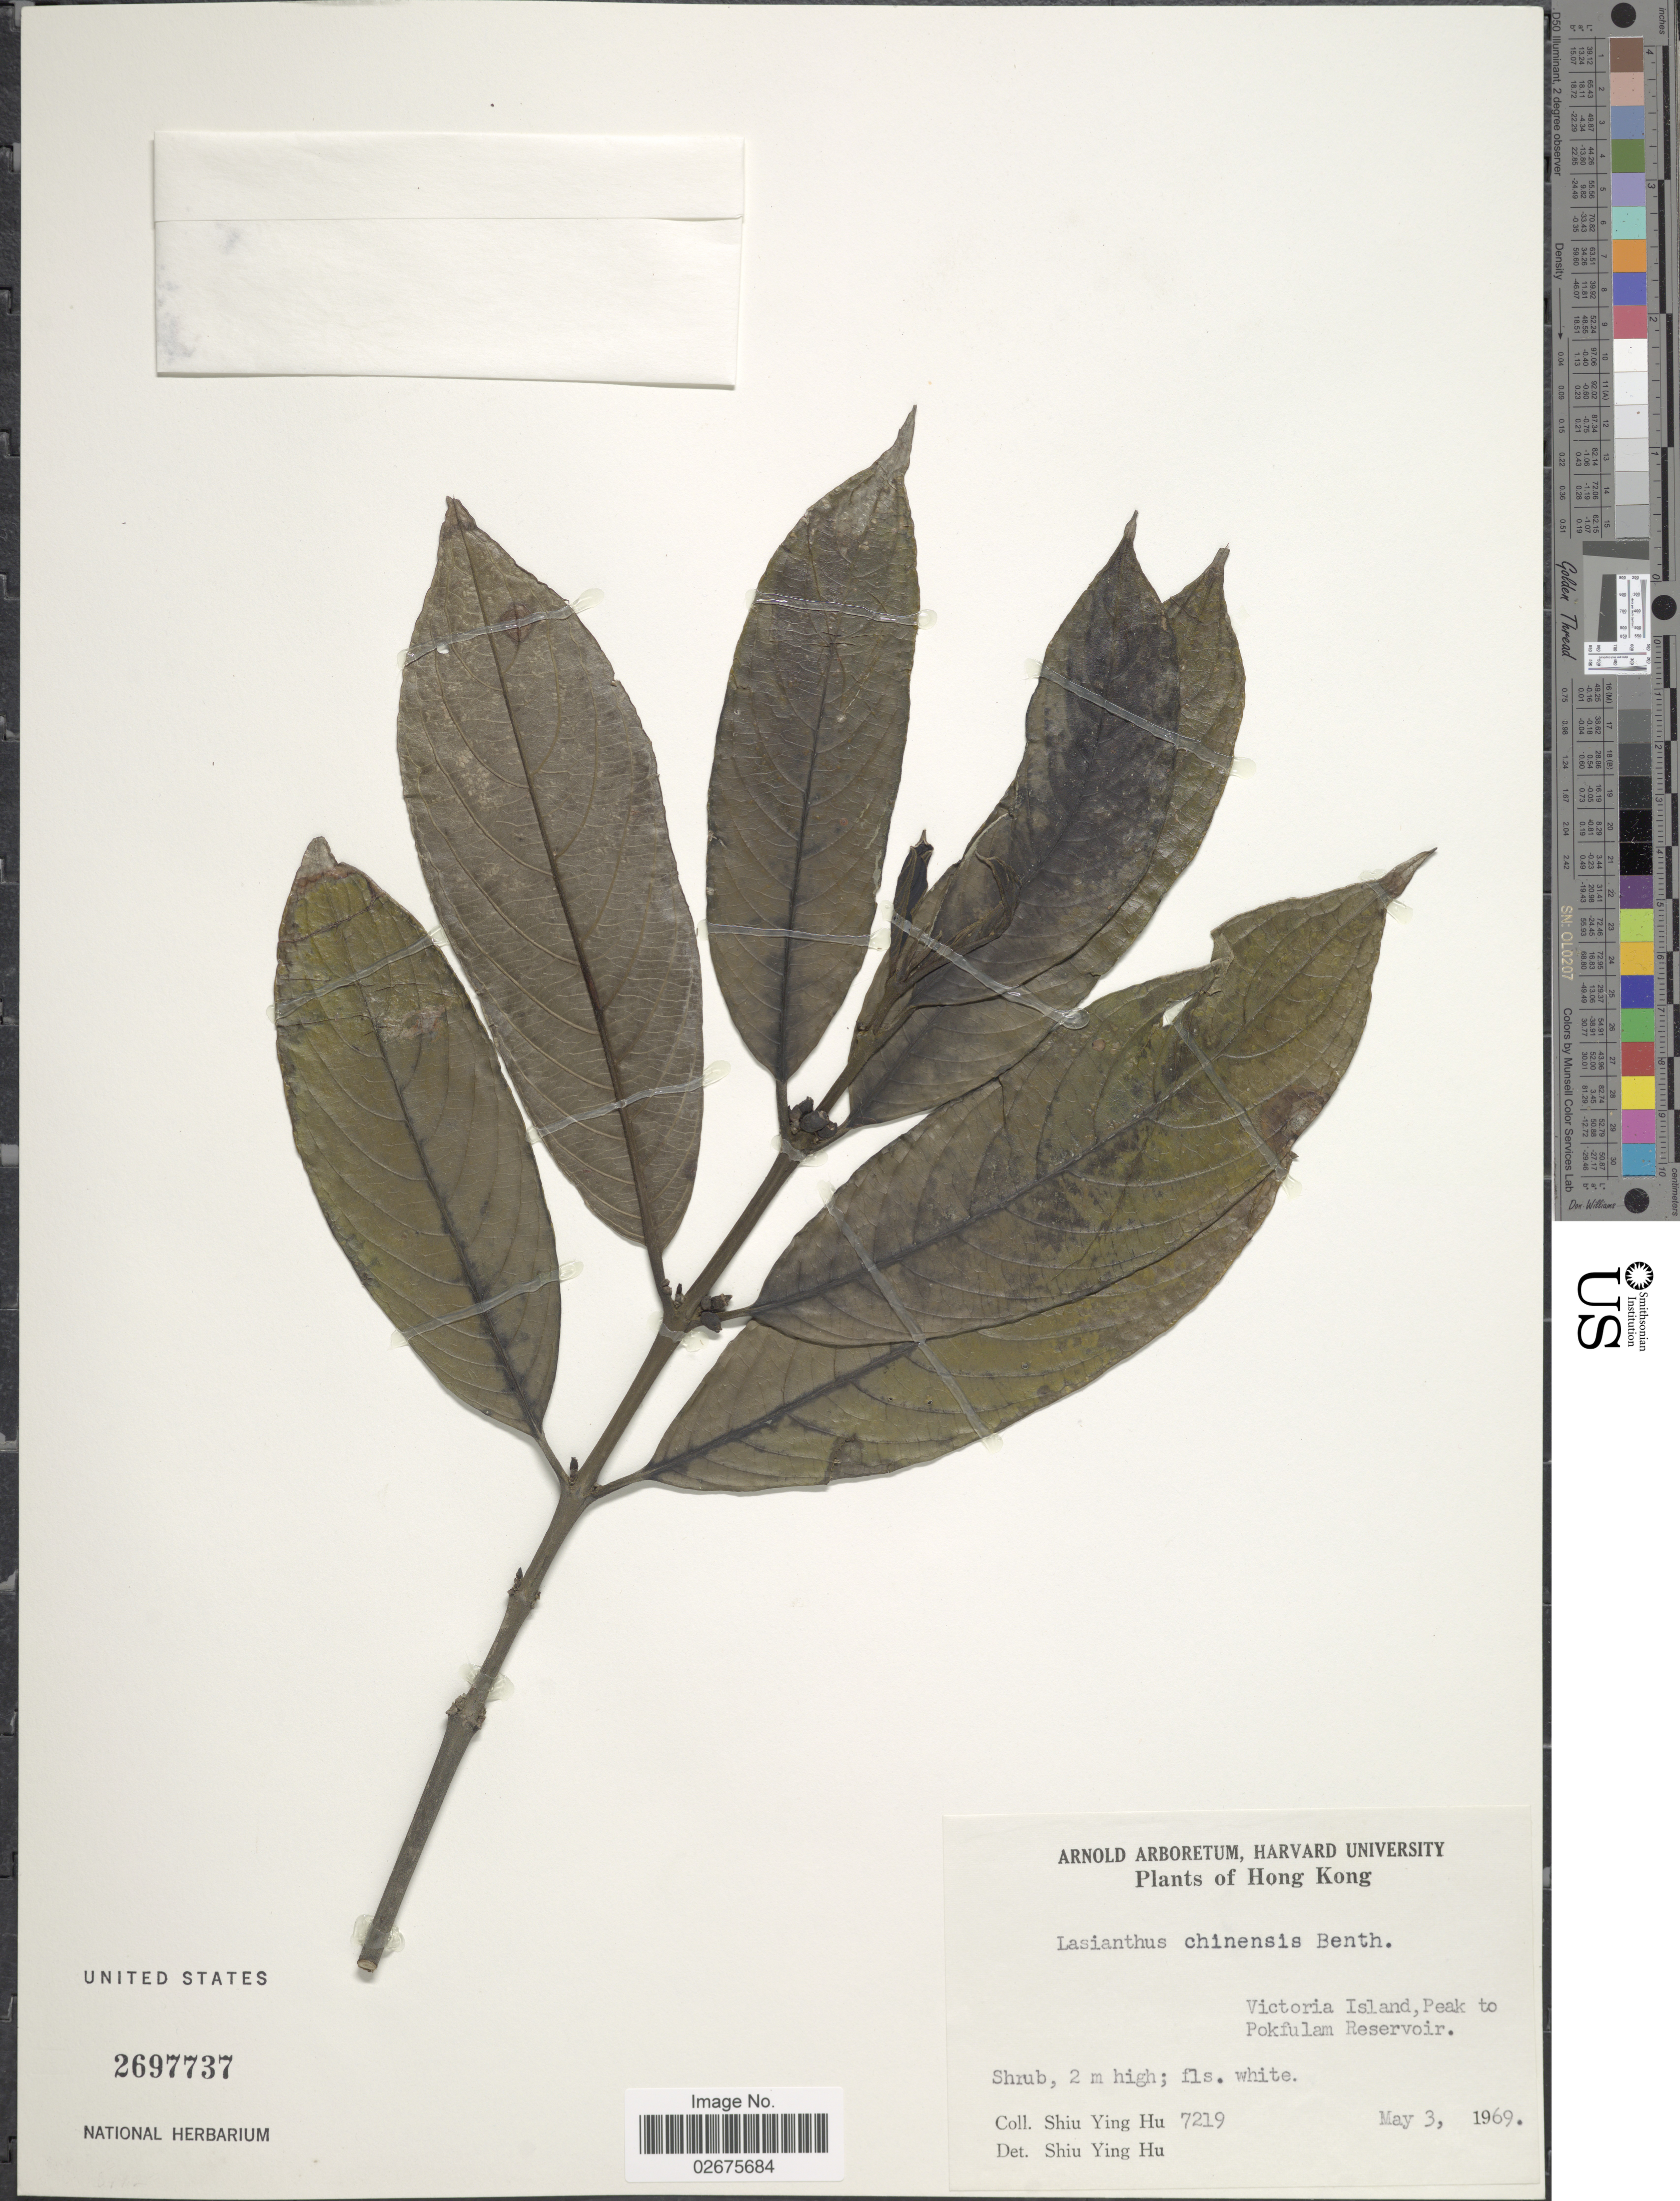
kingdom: Plantae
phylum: Tracheophyta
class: Magnoliopsida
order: Gentianales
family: Rubiaceae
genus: Lasianthus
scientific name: Lasianthus chinensis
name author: (Champ. ex Benth.) Benth.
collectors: S. Y. Hu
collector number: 7219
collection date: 1969-05-03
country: China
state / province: Hong Kong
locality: Hong Kong, Victoria Island, Peak to Pokfulam Reservoir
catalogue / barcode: US 2697737